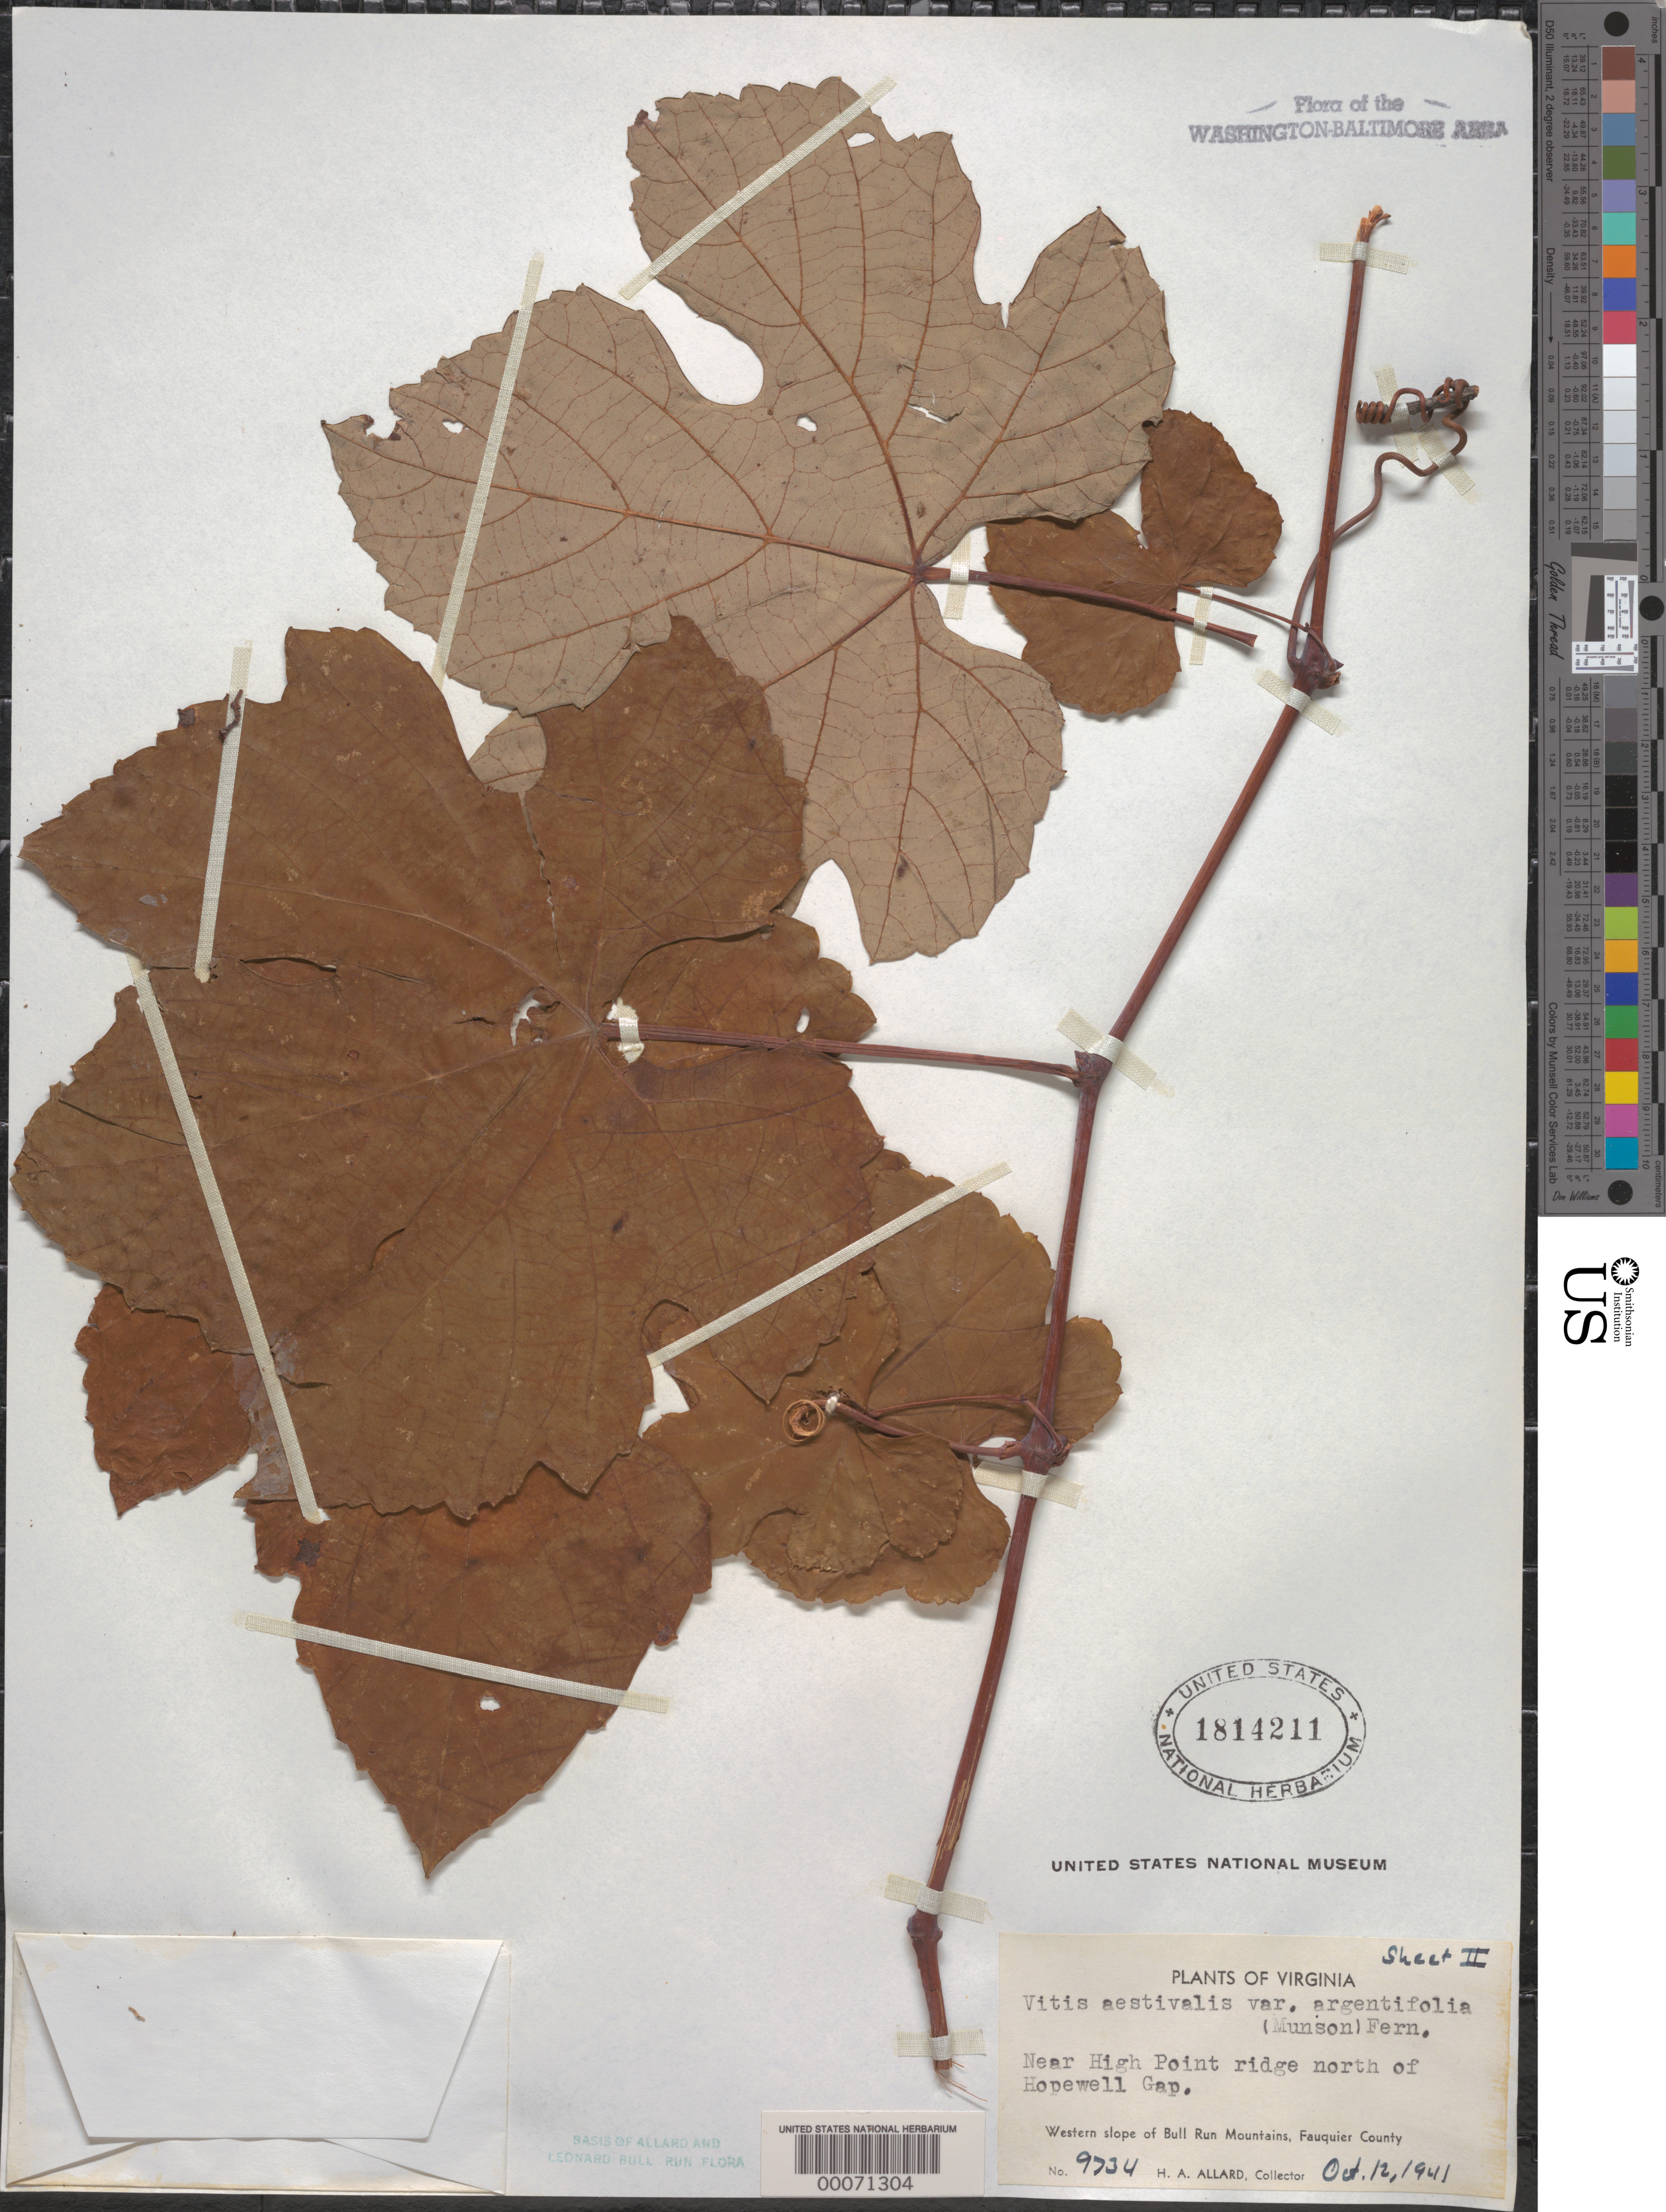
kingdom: Plantae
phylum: Tracheophyta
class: Magnoliopsida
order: Vitales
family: Vitaceae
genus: Vitis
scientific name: Vitis aestivalis var. argentifolia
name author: Michx.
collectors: H. A. Allard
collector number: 9734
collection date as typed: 12 Oct 1941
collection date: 1941-10-12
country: United States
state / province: Virginia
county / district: Fauquier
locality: High Point, north of Hopewell Gap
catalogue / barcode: US 1814211